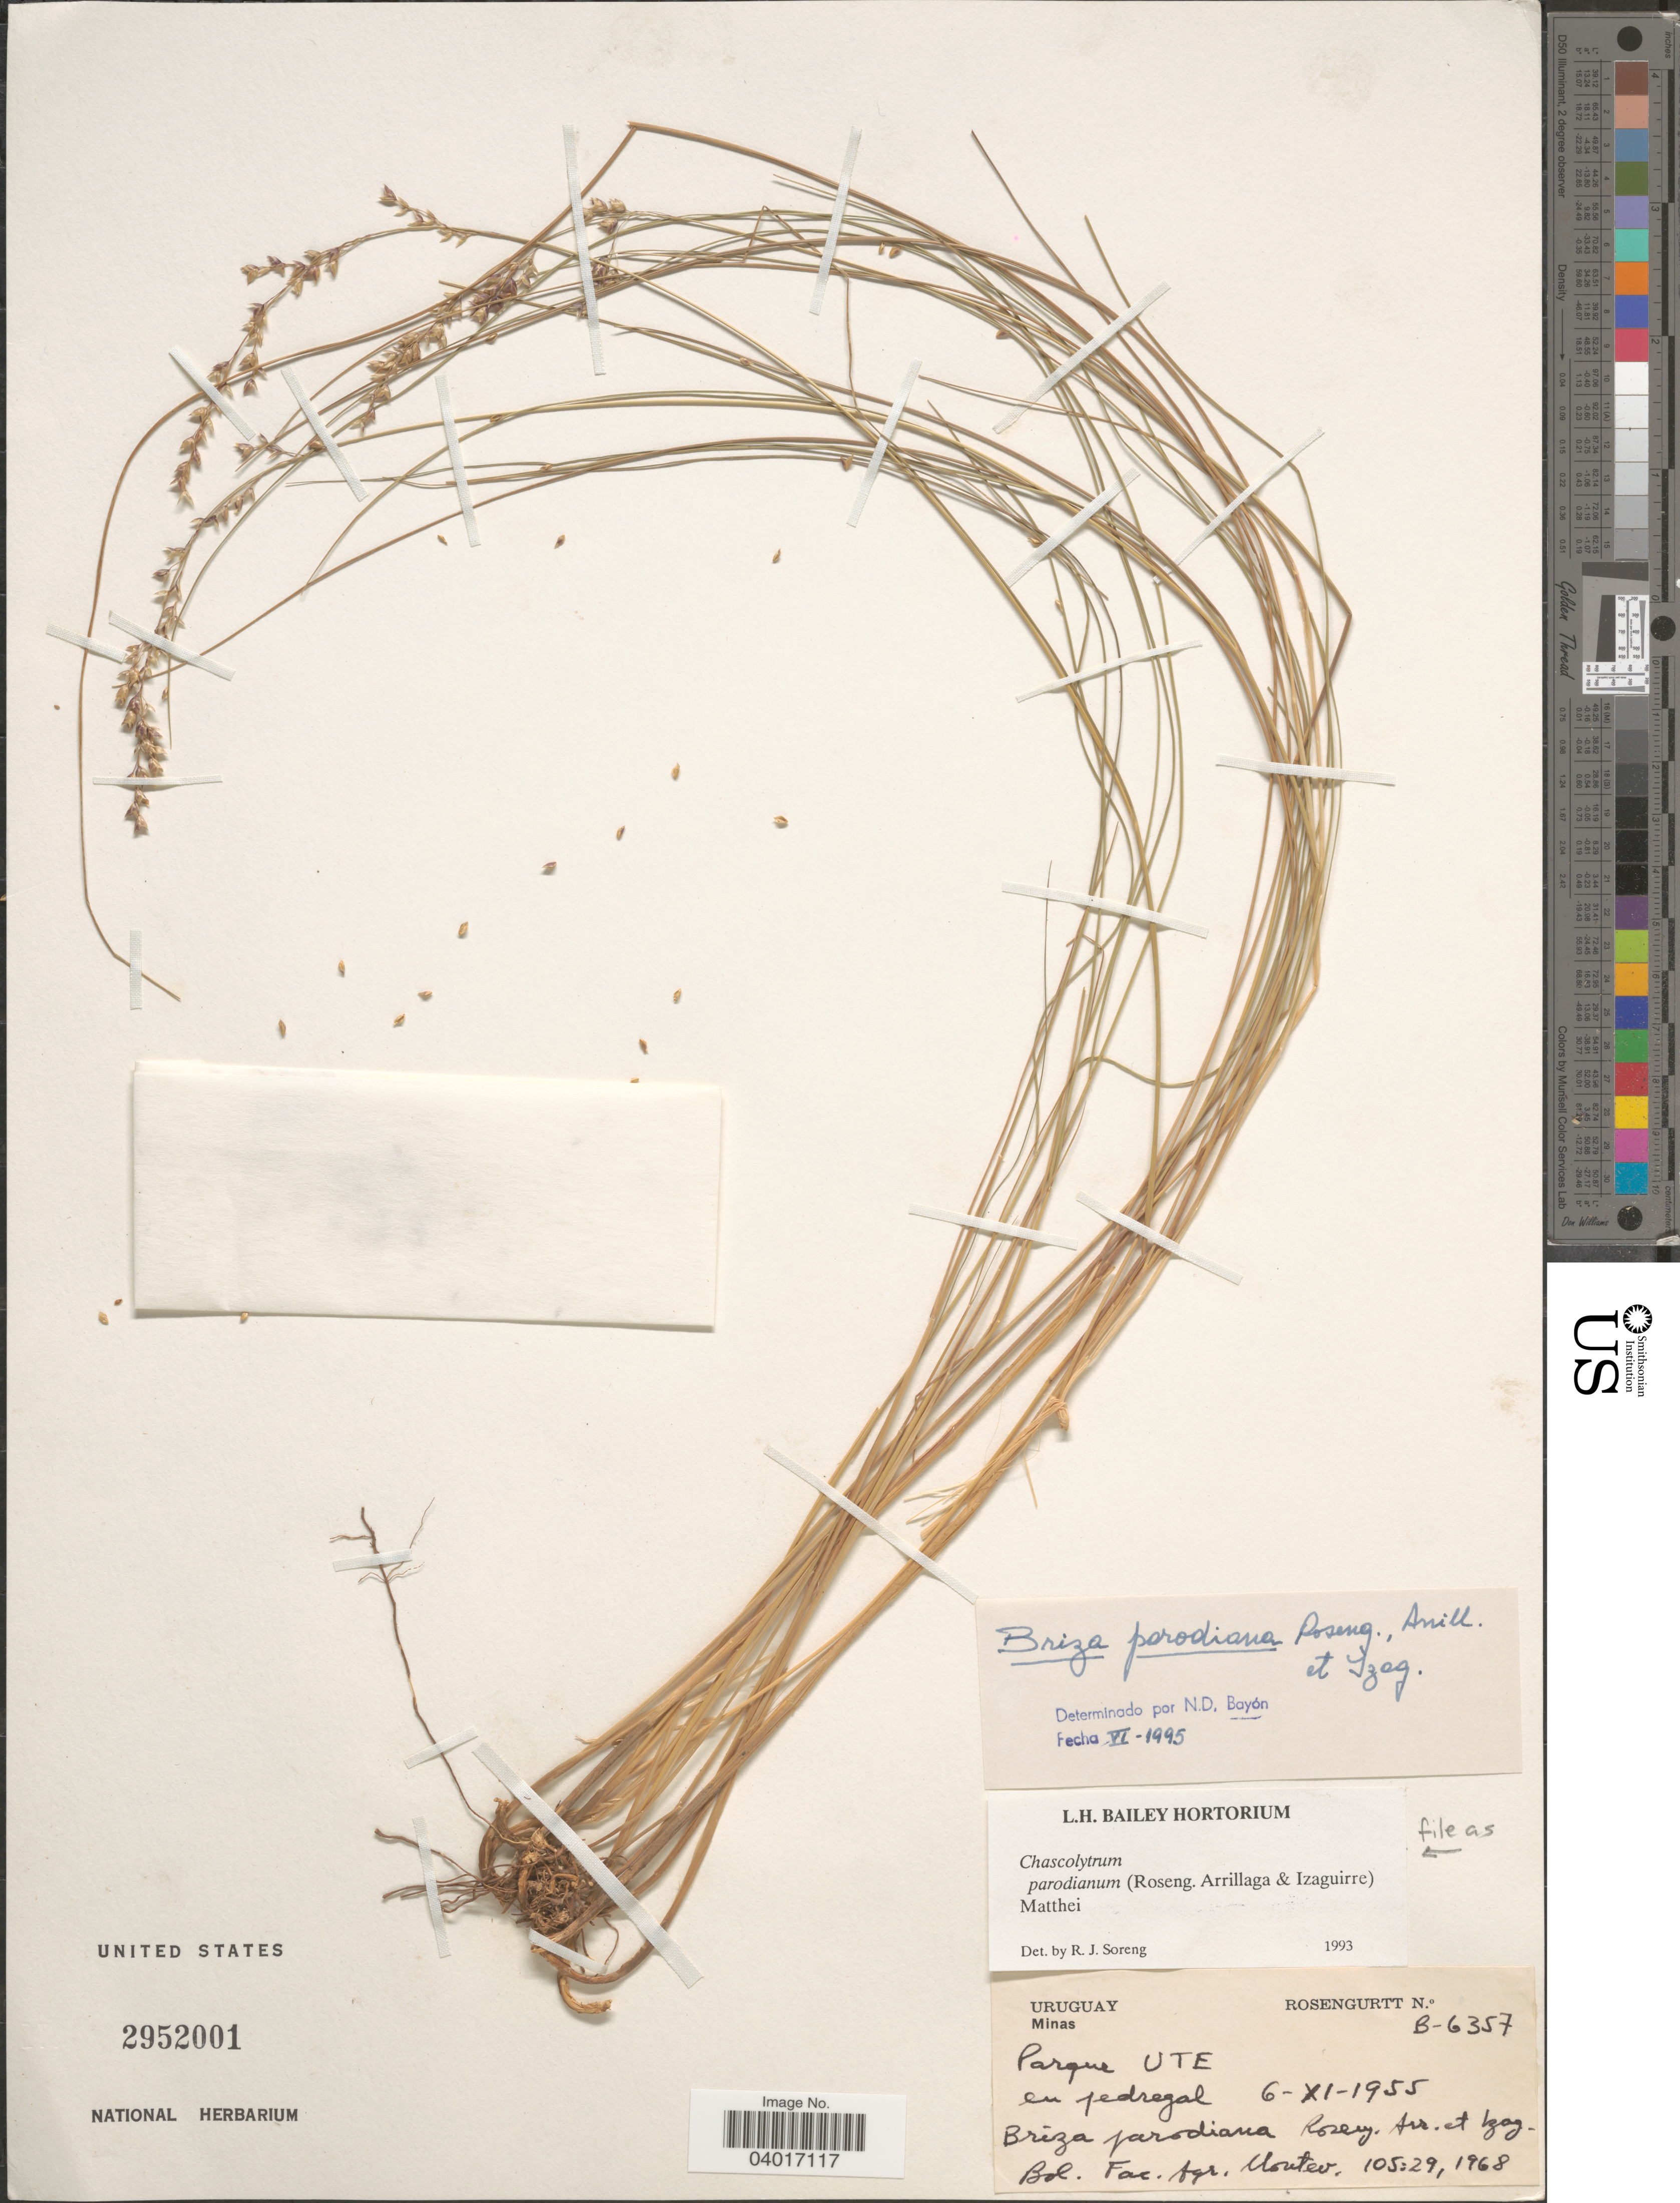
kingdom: Plantae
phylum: Tracheophyta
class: Liliopsida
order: Poales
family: Poaceae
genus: Boldrinia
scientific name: Boldrinia parodiana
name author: (Roseng. et al.) L.N. Silva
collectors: Rosengurtt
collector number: B-6357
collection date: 1955-11-06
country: Uruguay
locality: Minas. Parque UTE en pedregal.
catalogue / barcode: US 2952001